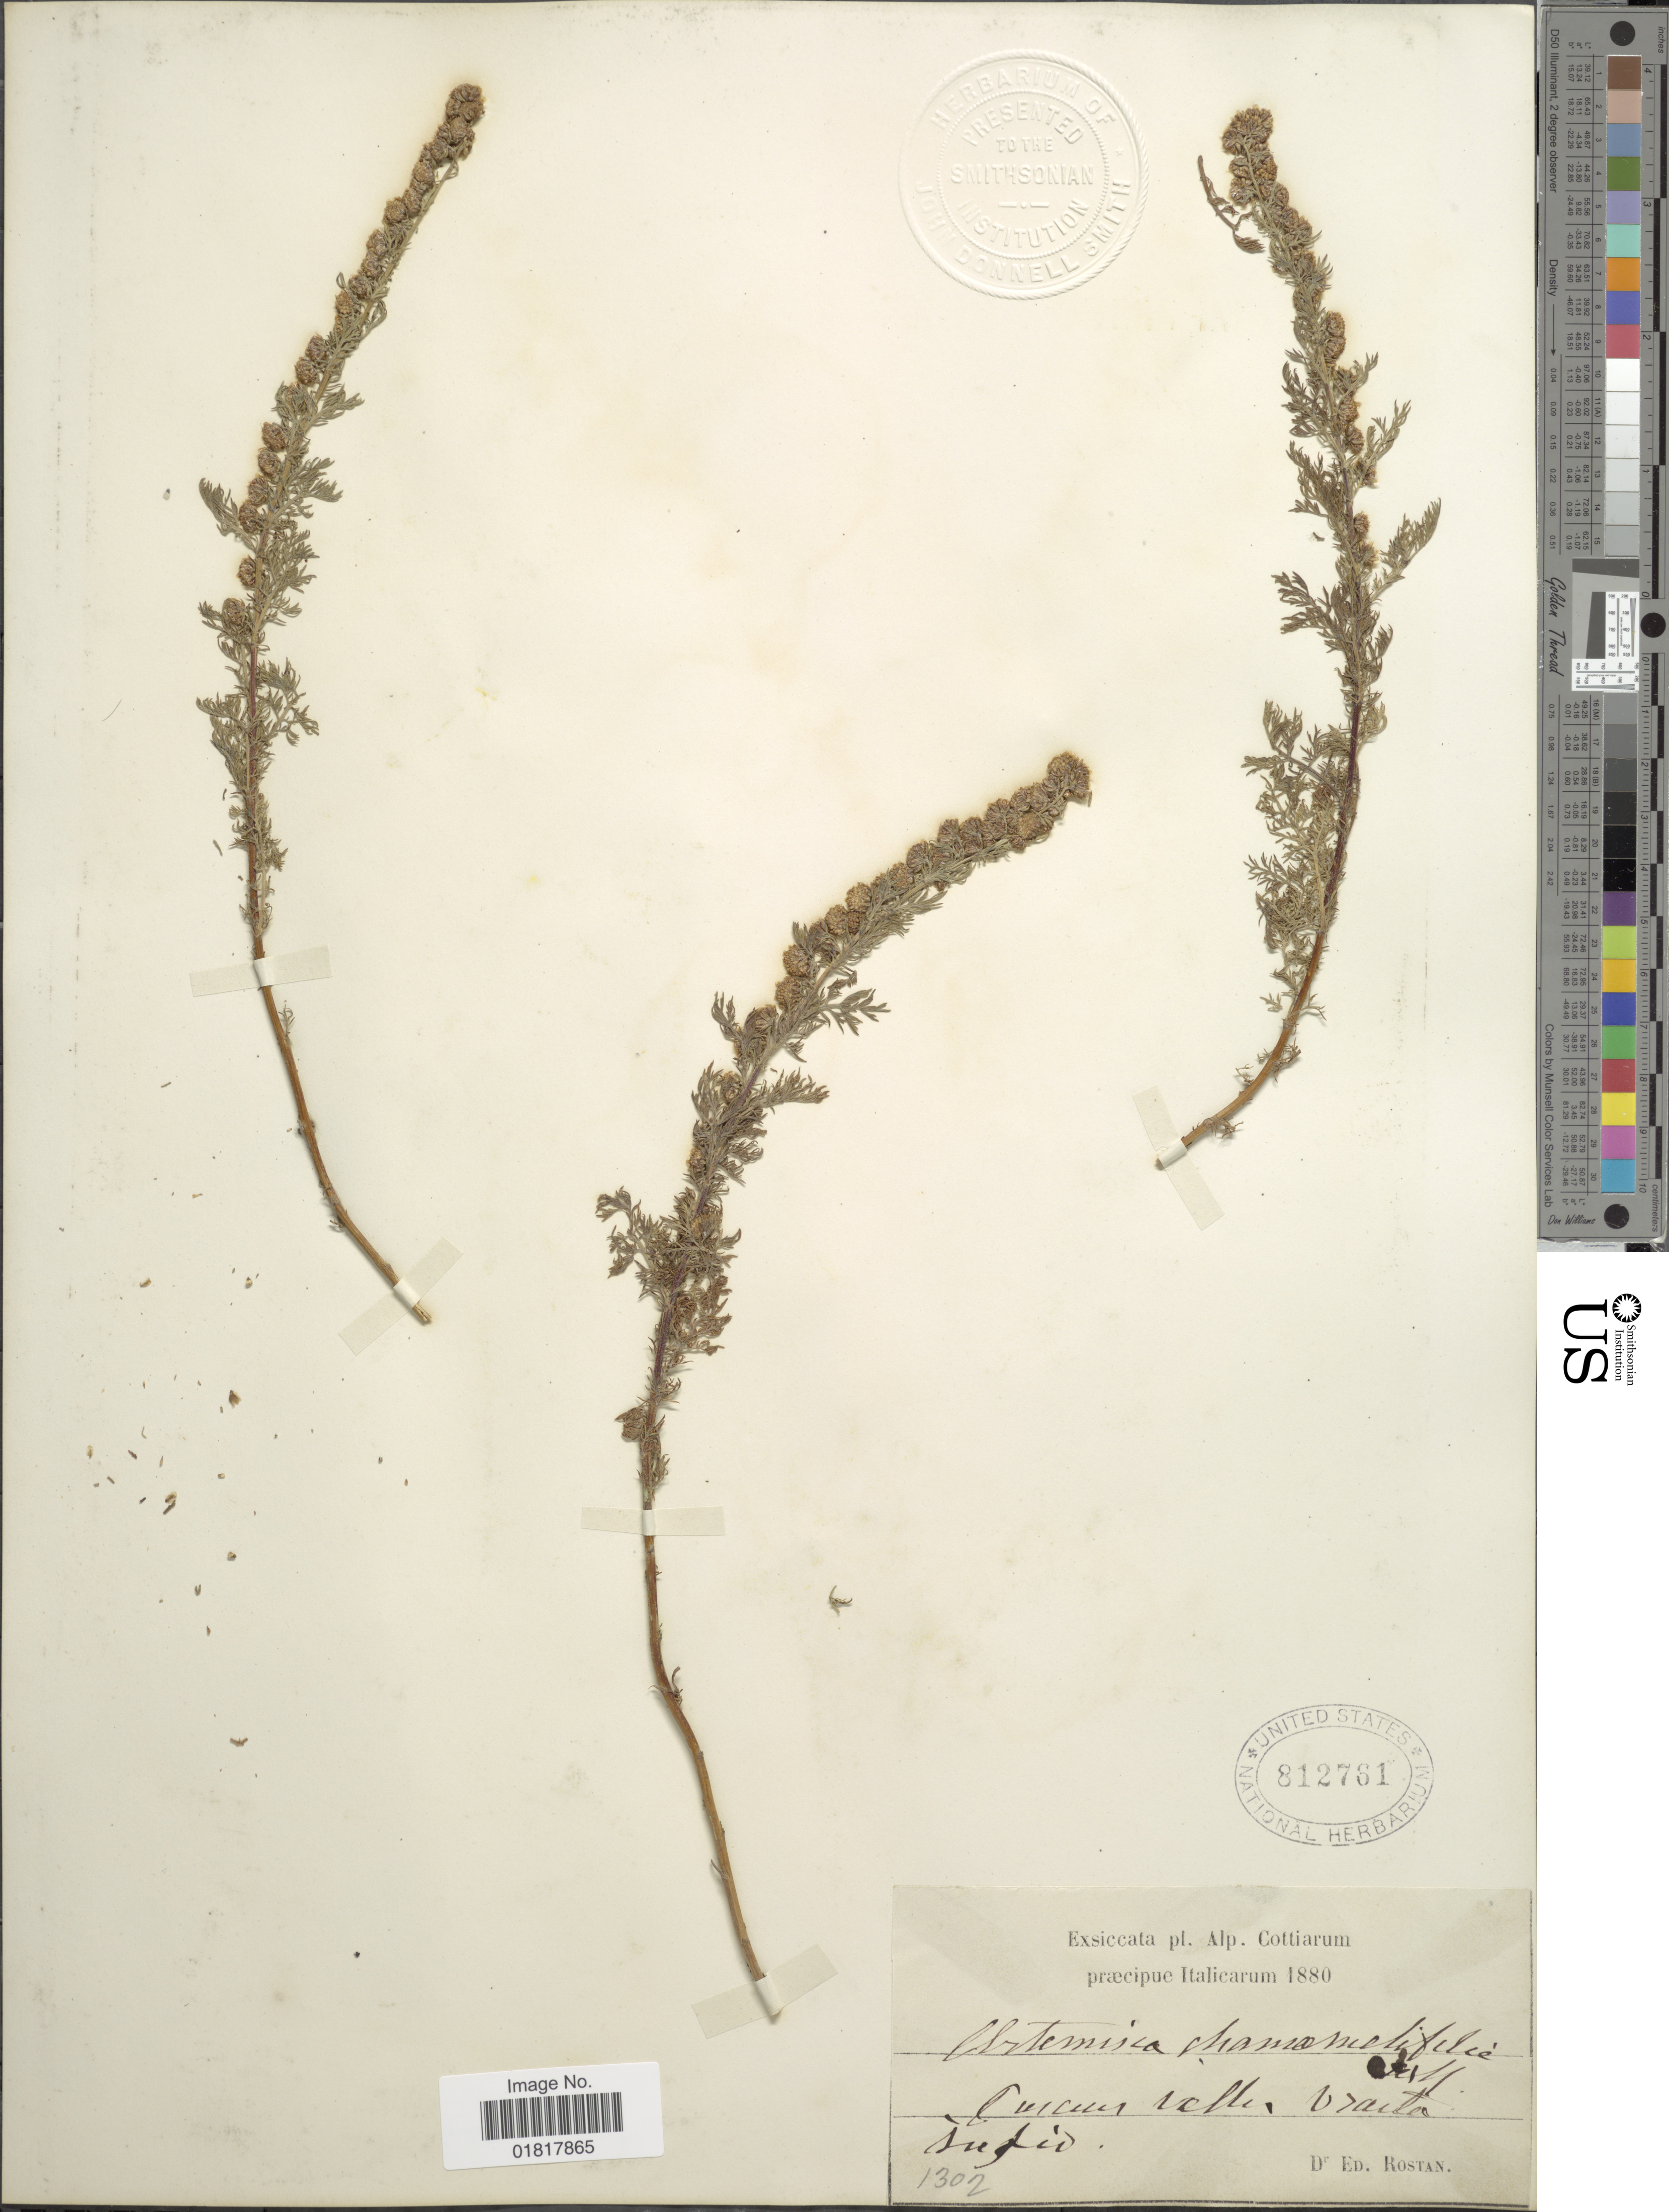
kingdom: Plantae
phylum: Tracheophyta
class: Magnoliopsida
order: Asterales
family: Asteraceae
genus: Artemisia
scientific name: Artemisia chamaemelifolia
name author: Vill.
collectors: E. Rostan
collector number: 1302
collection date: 1880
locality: Tucuru, velte, Ozaita, Sufin [interpreted]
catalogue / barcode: US 812761